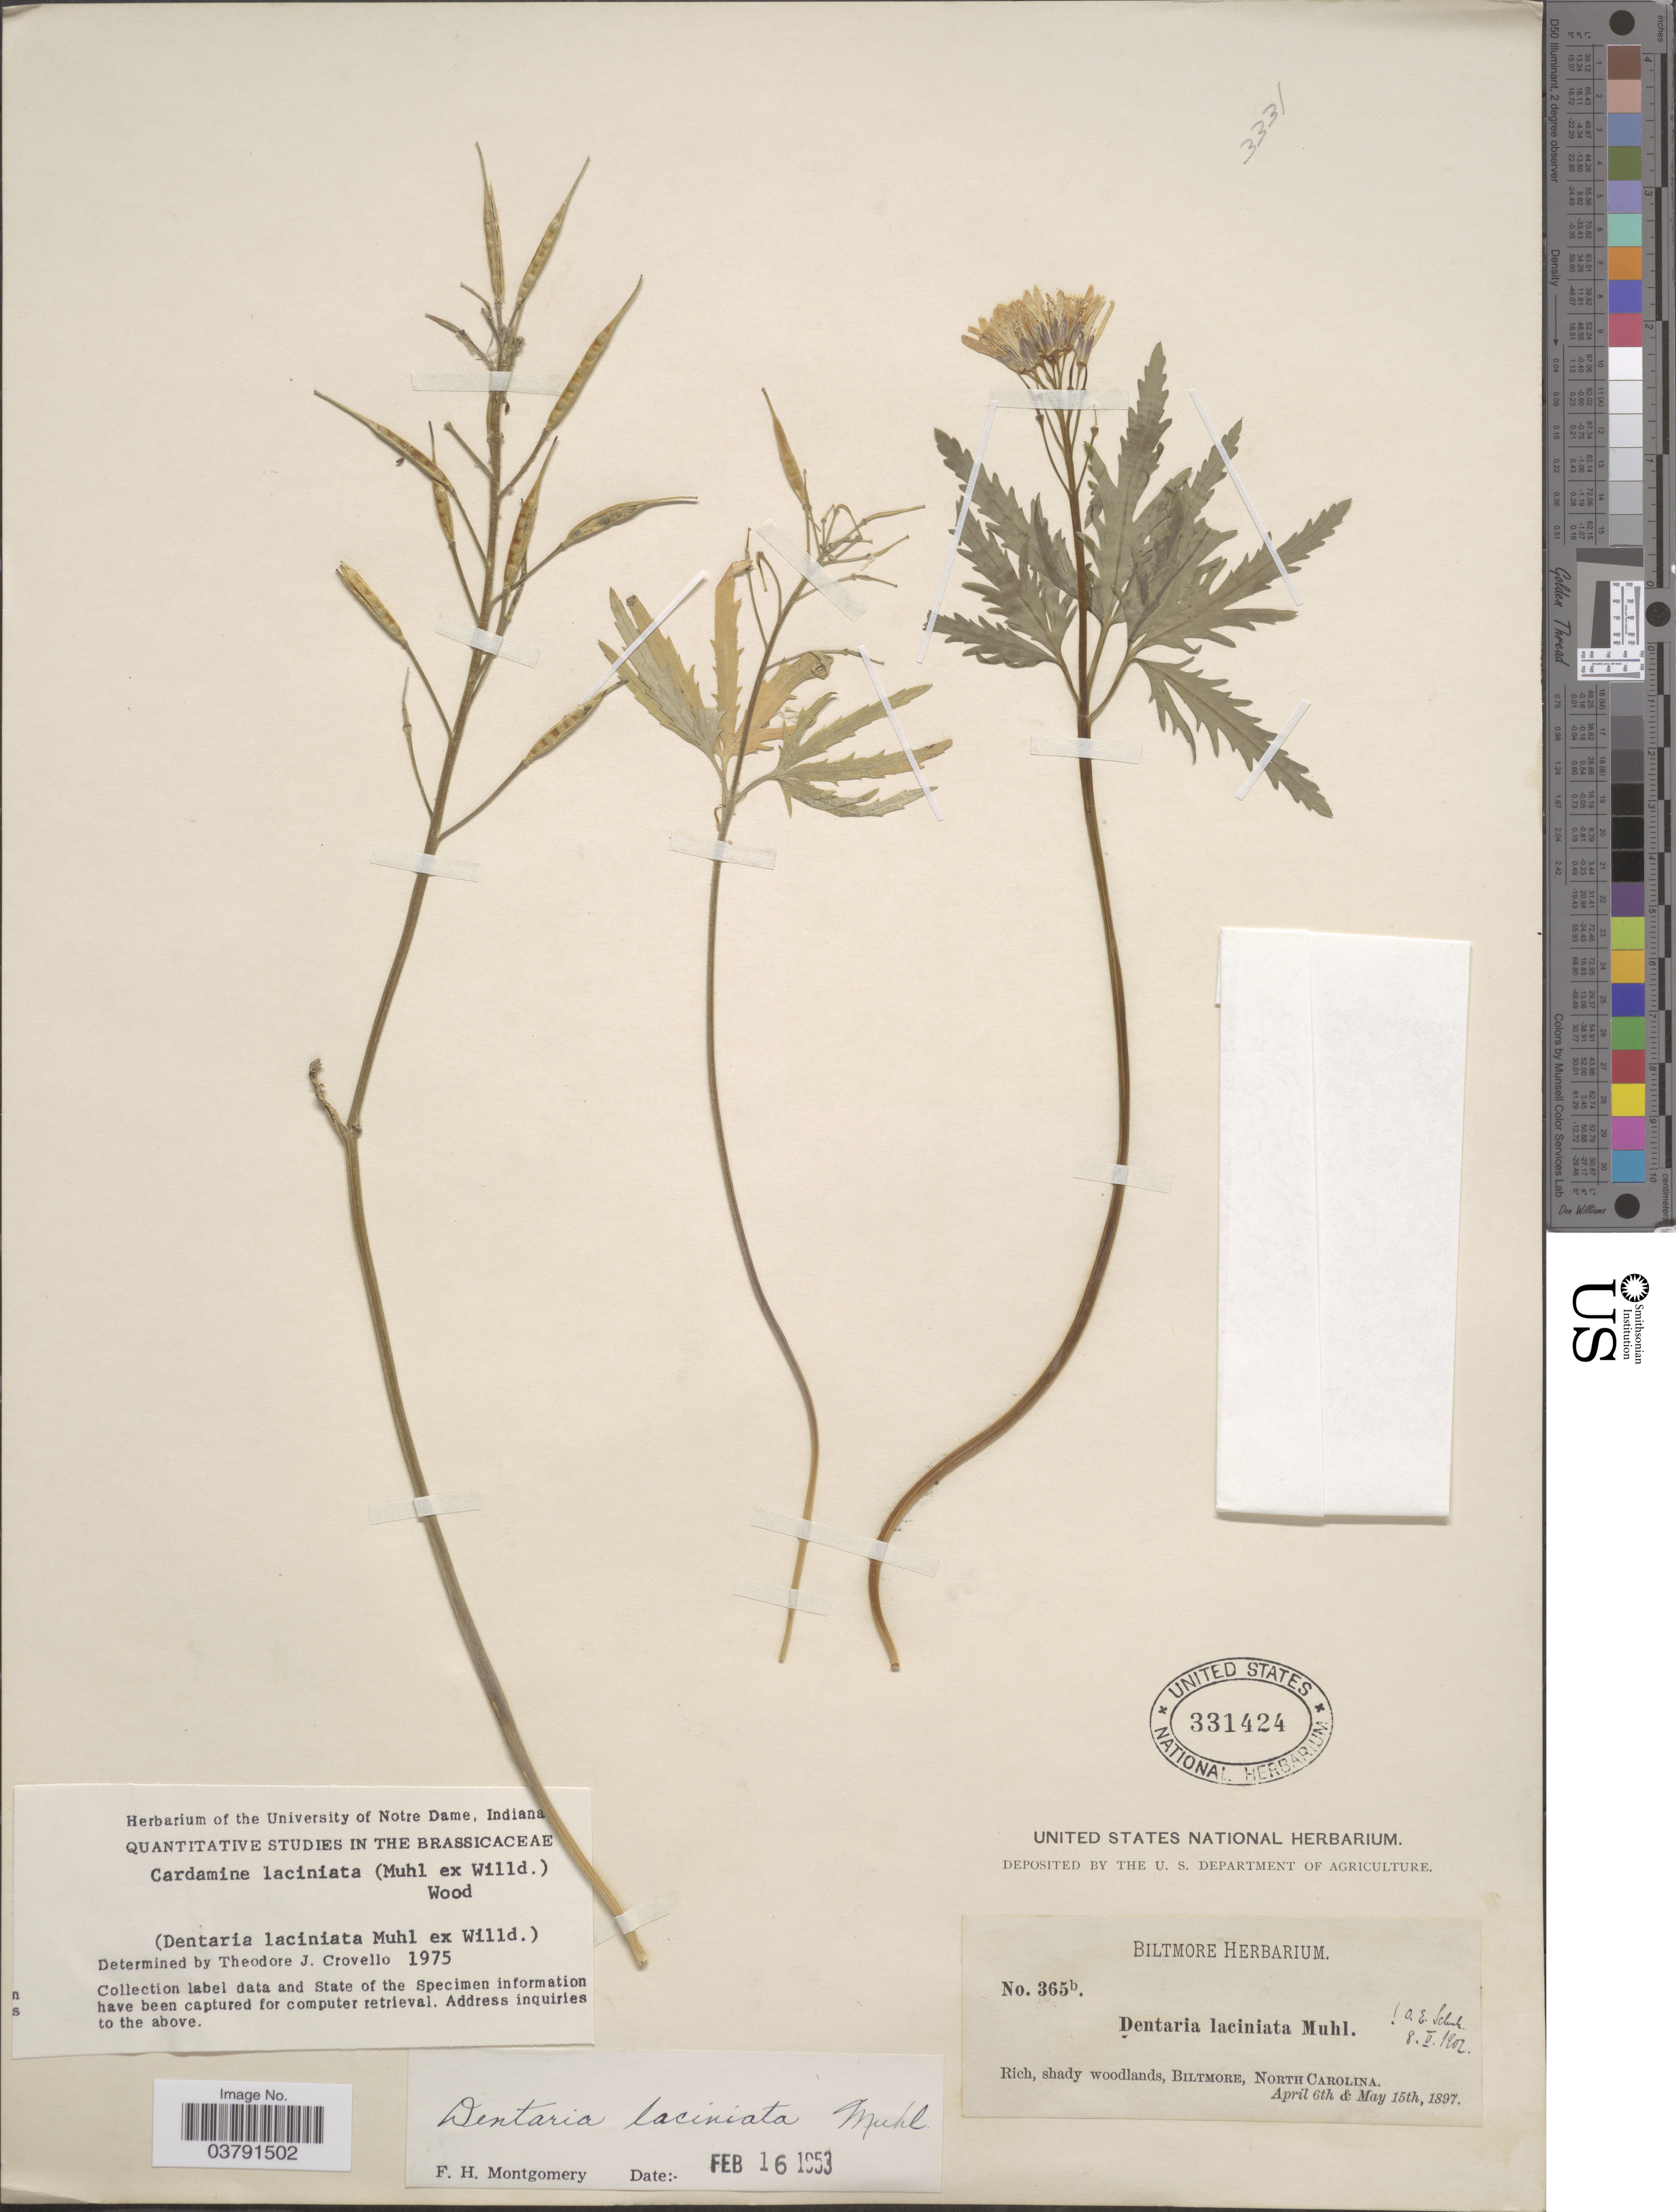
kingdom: Plantae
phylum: Tracheophyta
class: Magnoliopsida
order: Brassicales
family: Brassicaceae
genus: Dentaria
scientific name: Dentaria laciniata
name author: Muhl.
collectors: ex herb. Biltmore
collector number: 365b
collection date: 1897-04-06/1897-05-15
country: United States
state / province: North Carolina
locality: Biltmore.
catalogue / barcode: US 331424